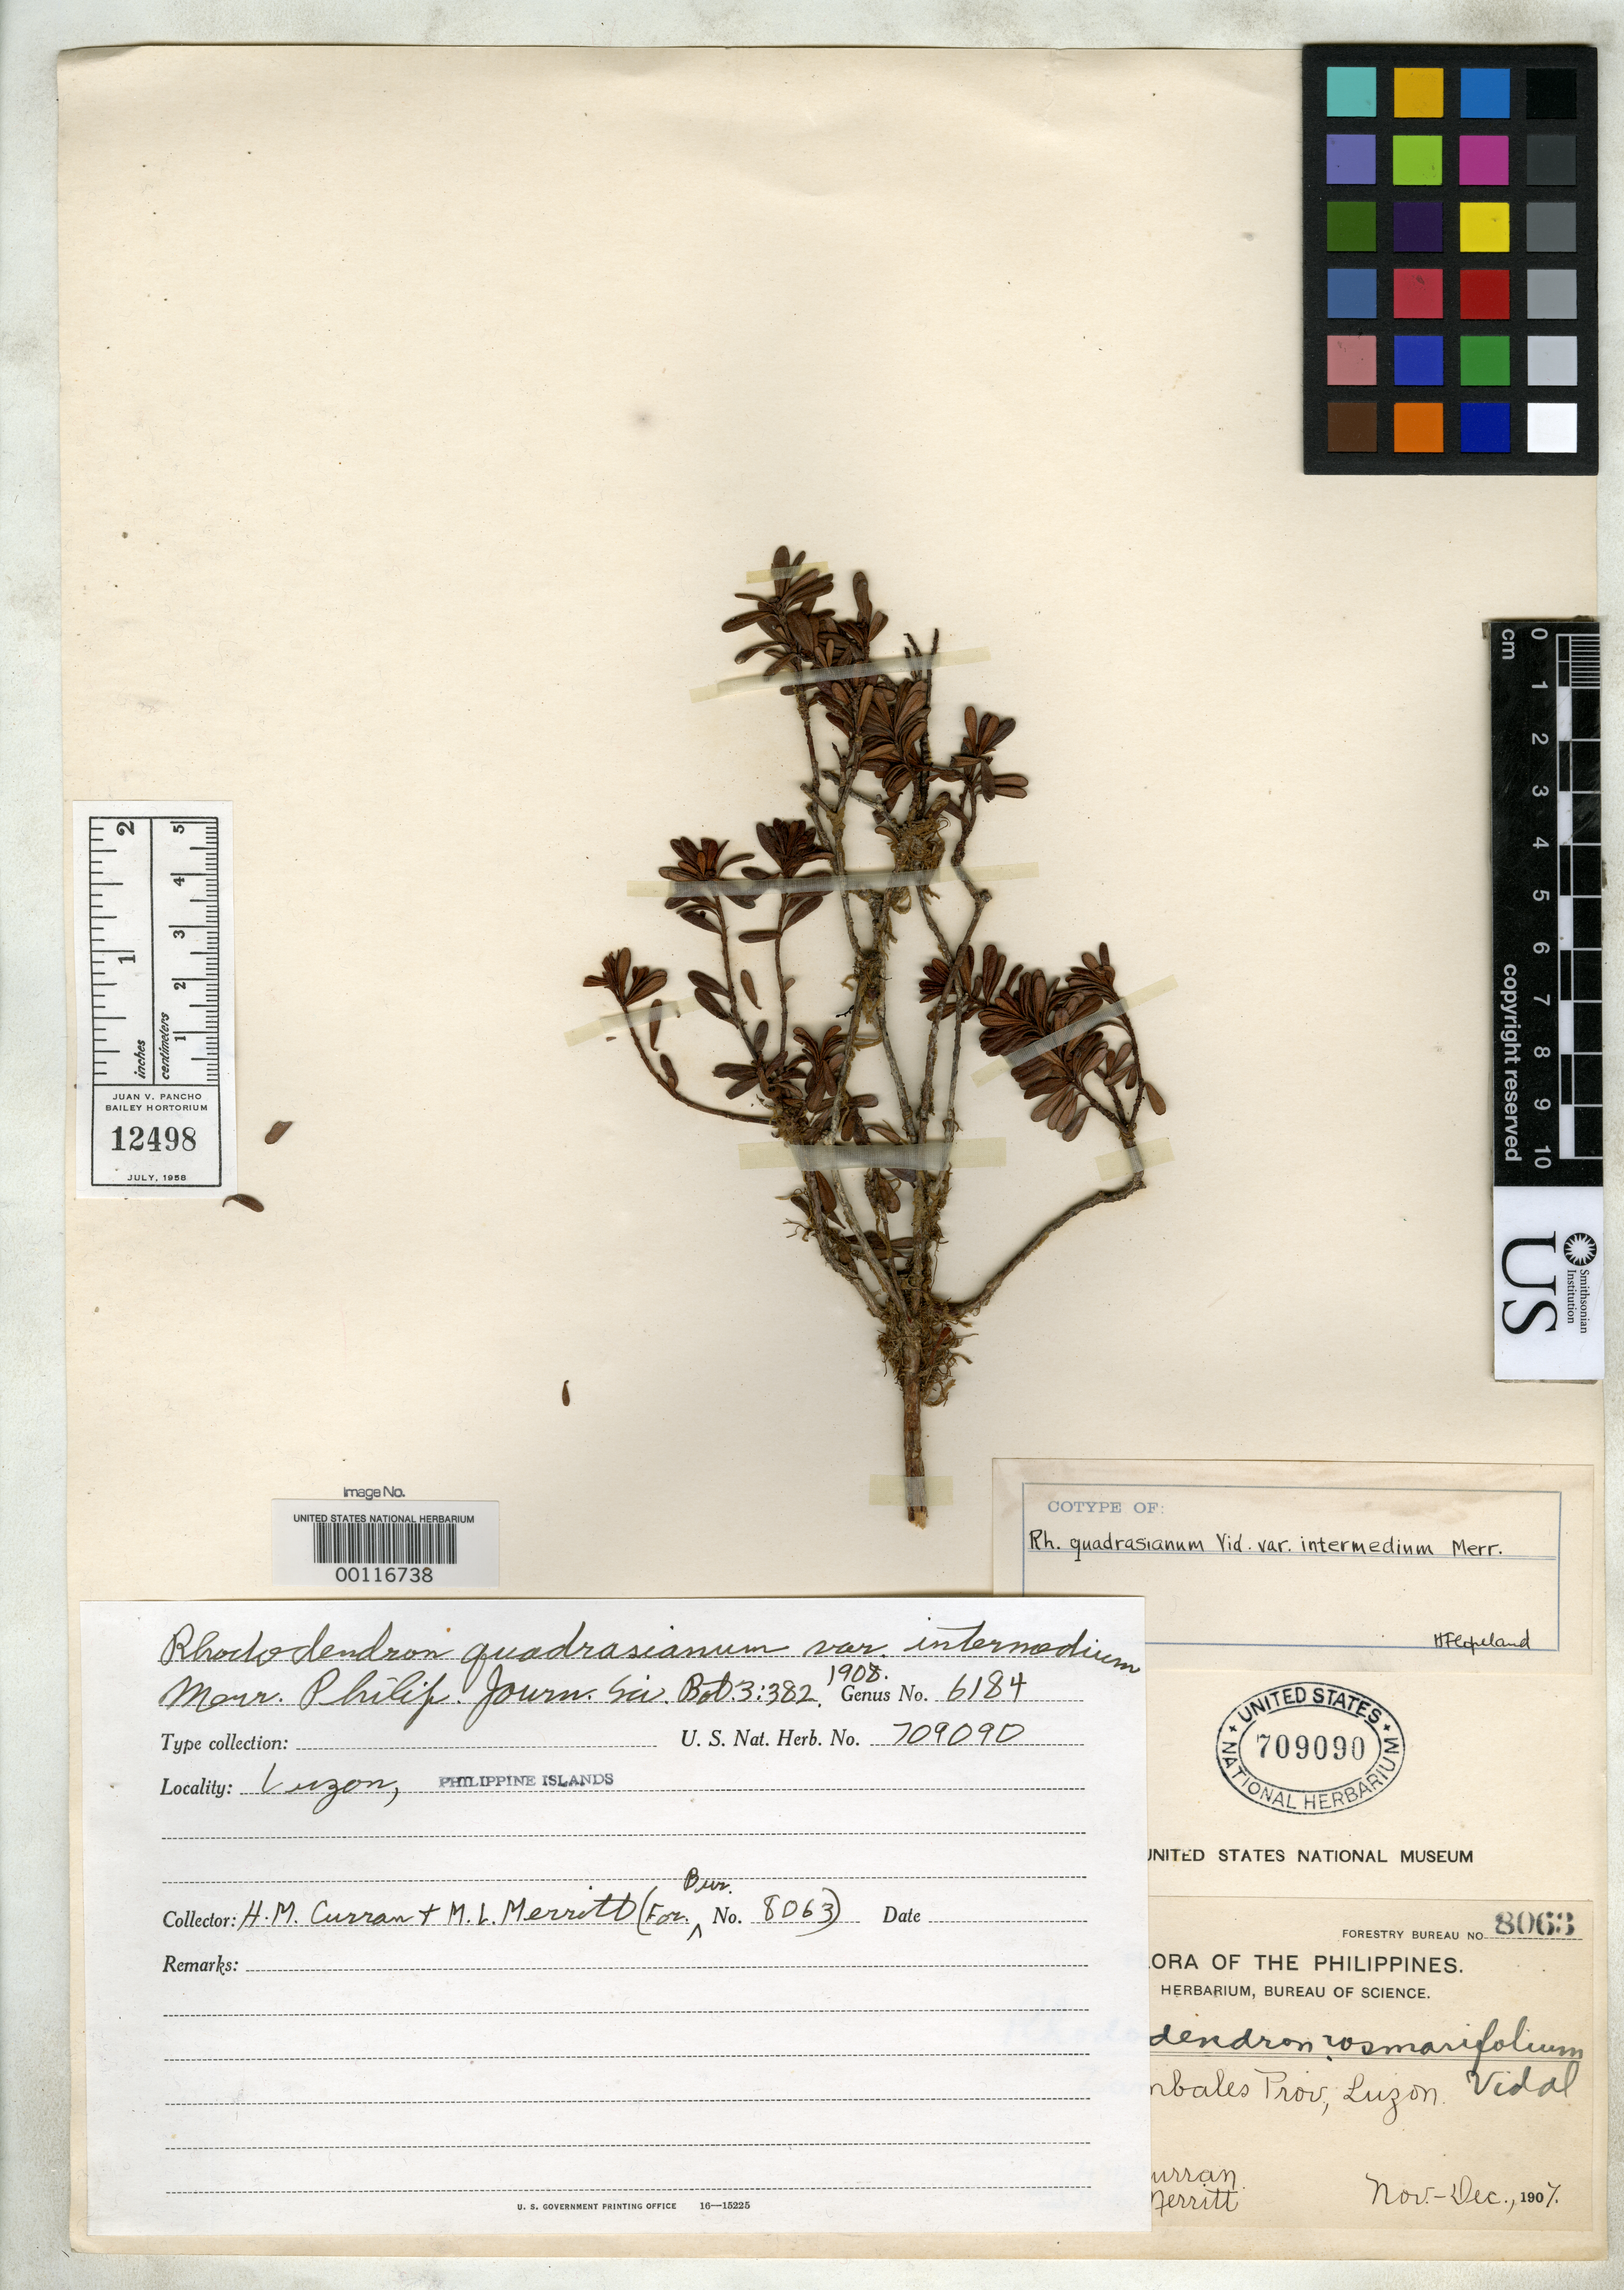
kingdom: Plantae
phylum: Tracheophyta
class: Magnoliopsida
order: Ericales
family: Ericaceae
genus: Rhododendron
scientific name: Rhododendron quadrasianum var. intermedium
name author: Merr.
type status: Isosyntype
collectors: H. M. Curran & M. L. Merritt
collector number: For. Bur. 8063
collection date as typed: Nov 1907 to -- Dec 1907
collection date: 1907-11/1907-12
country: Philippines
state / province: Central Luzon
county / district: Zambales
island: Luzon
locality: Mount Tapulao.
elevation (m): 2100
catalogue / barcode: US 709090